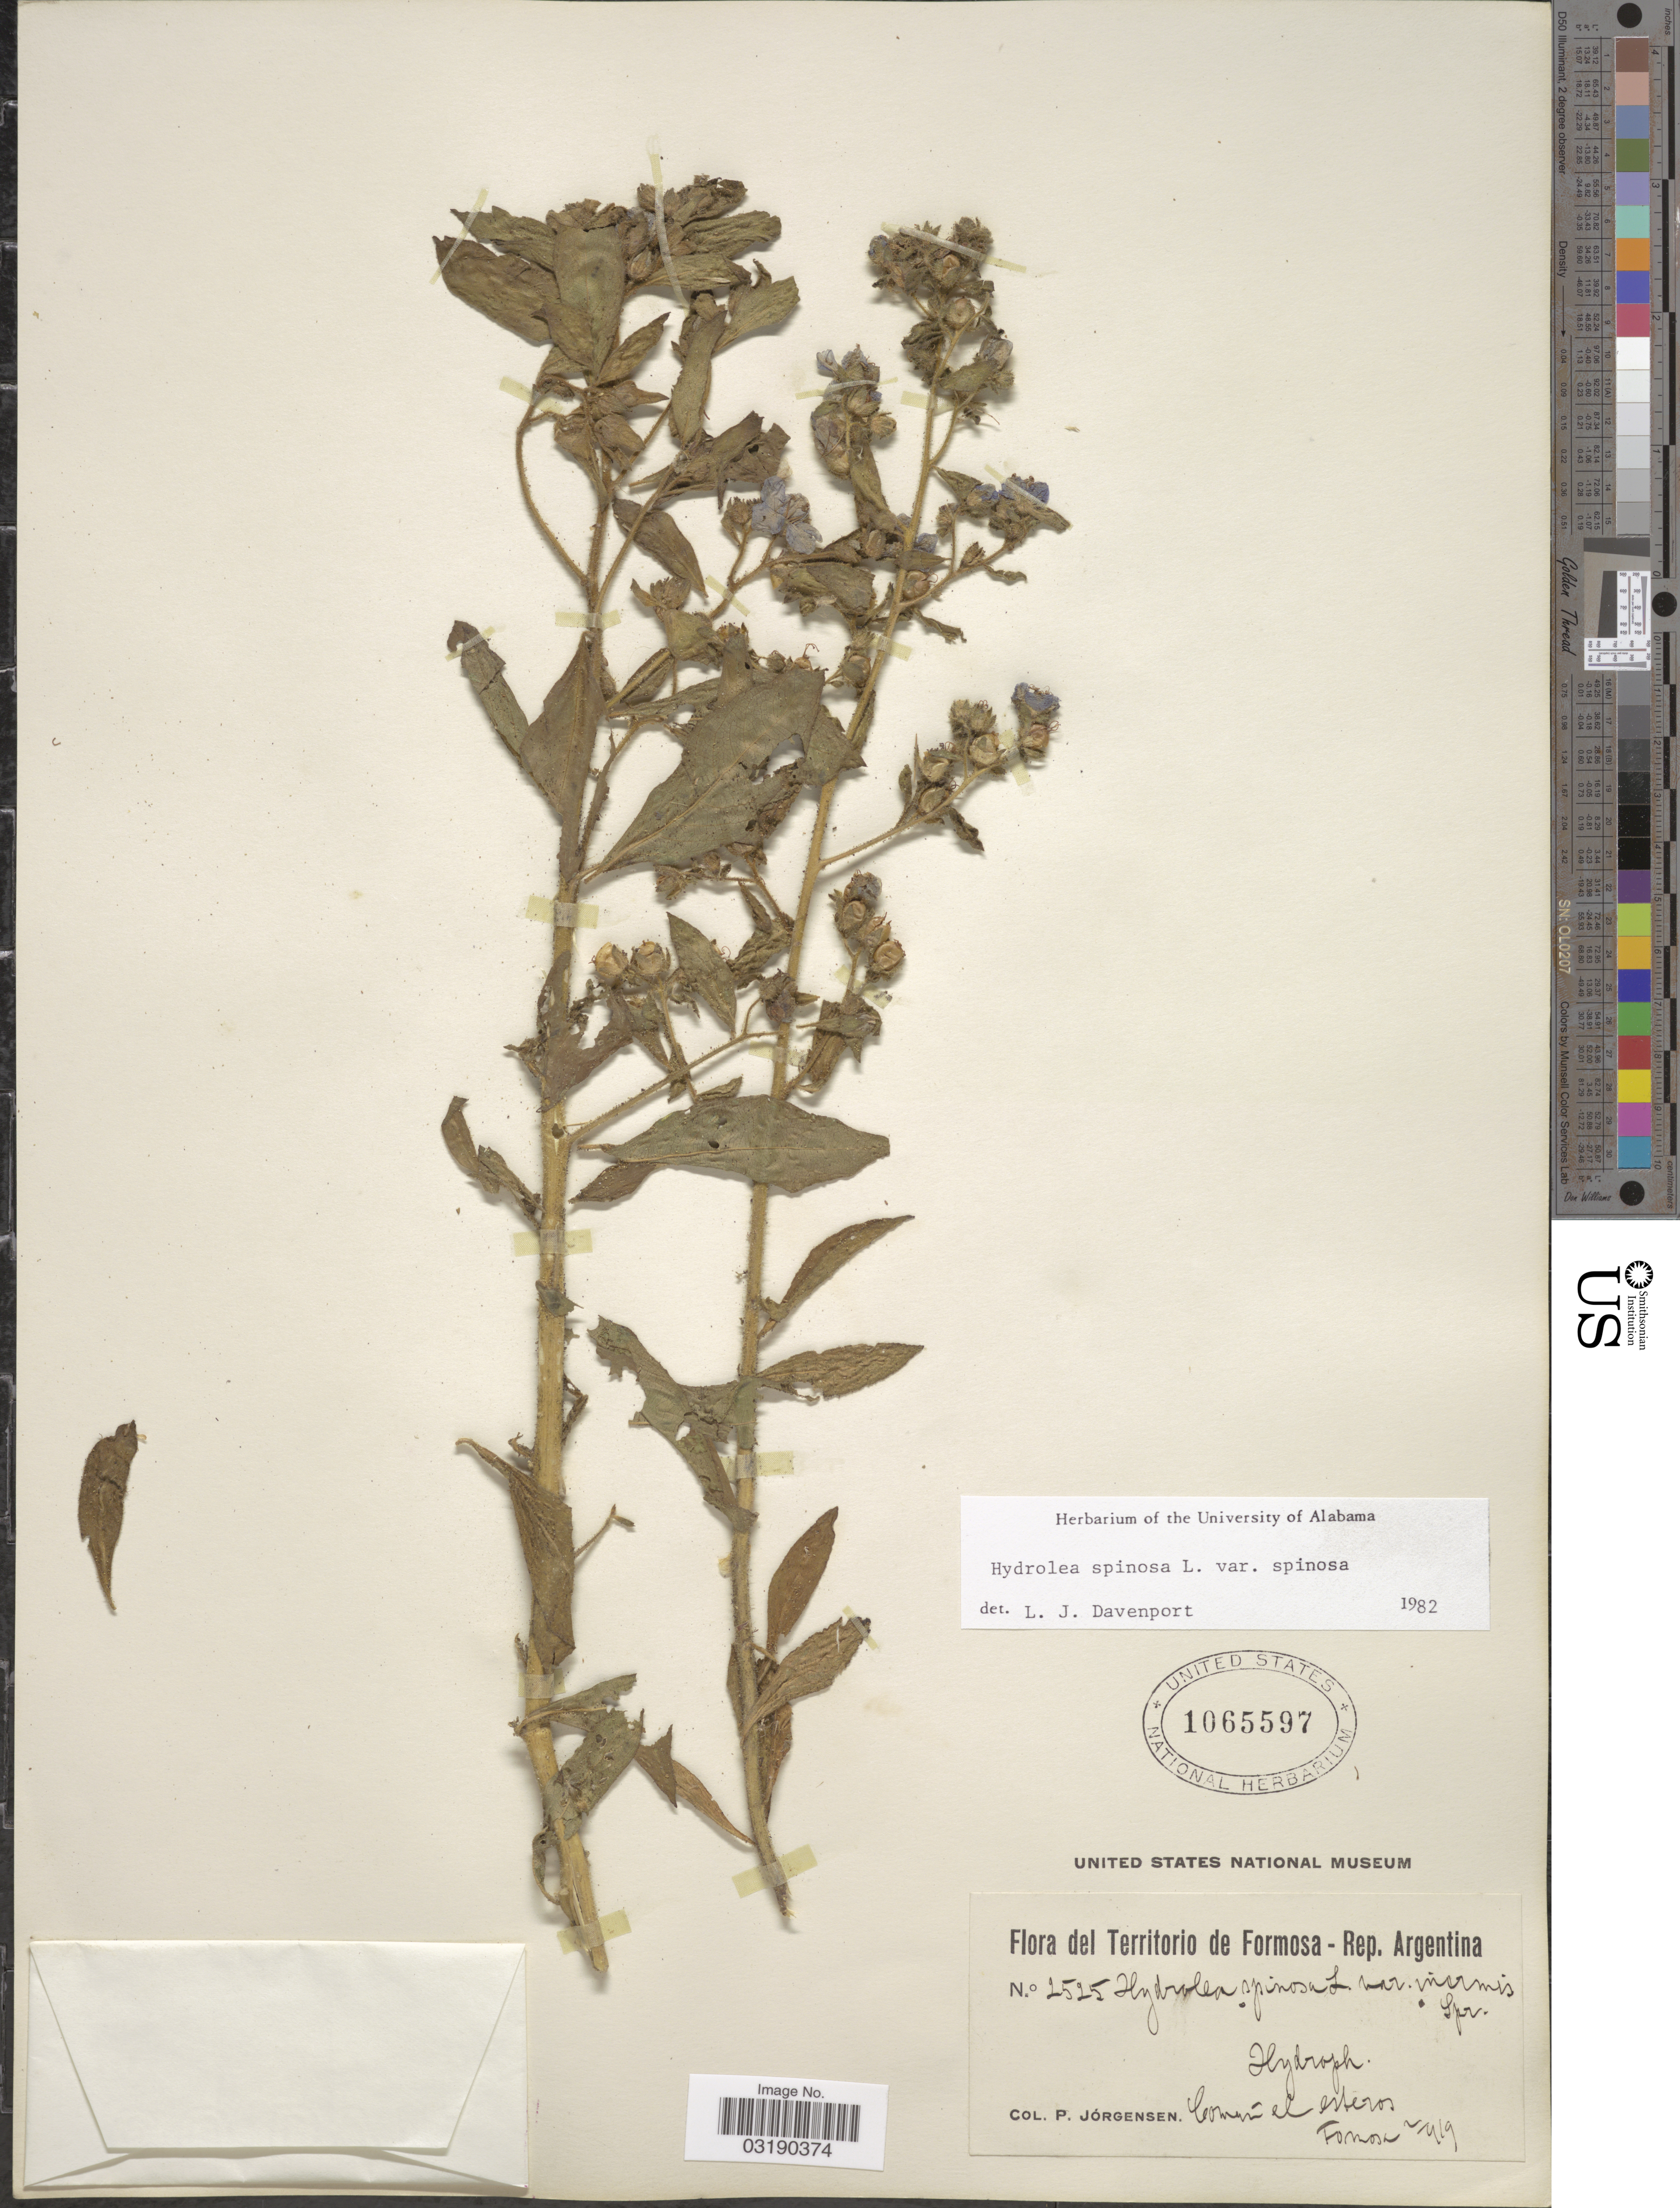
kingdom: Plantae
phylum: Tracheophyta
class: Magnoliopsida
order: Solanales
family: Hydroleaceae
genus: Hydrolea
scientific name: Hydrolea spinosa var. spinosa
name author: L.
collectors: P. Jörgensen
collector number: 2525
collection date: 1919-02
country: Argentina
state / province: Formosa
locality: Territorio de Formosa. Común el esteros Formosa.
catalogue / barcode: US 1065597